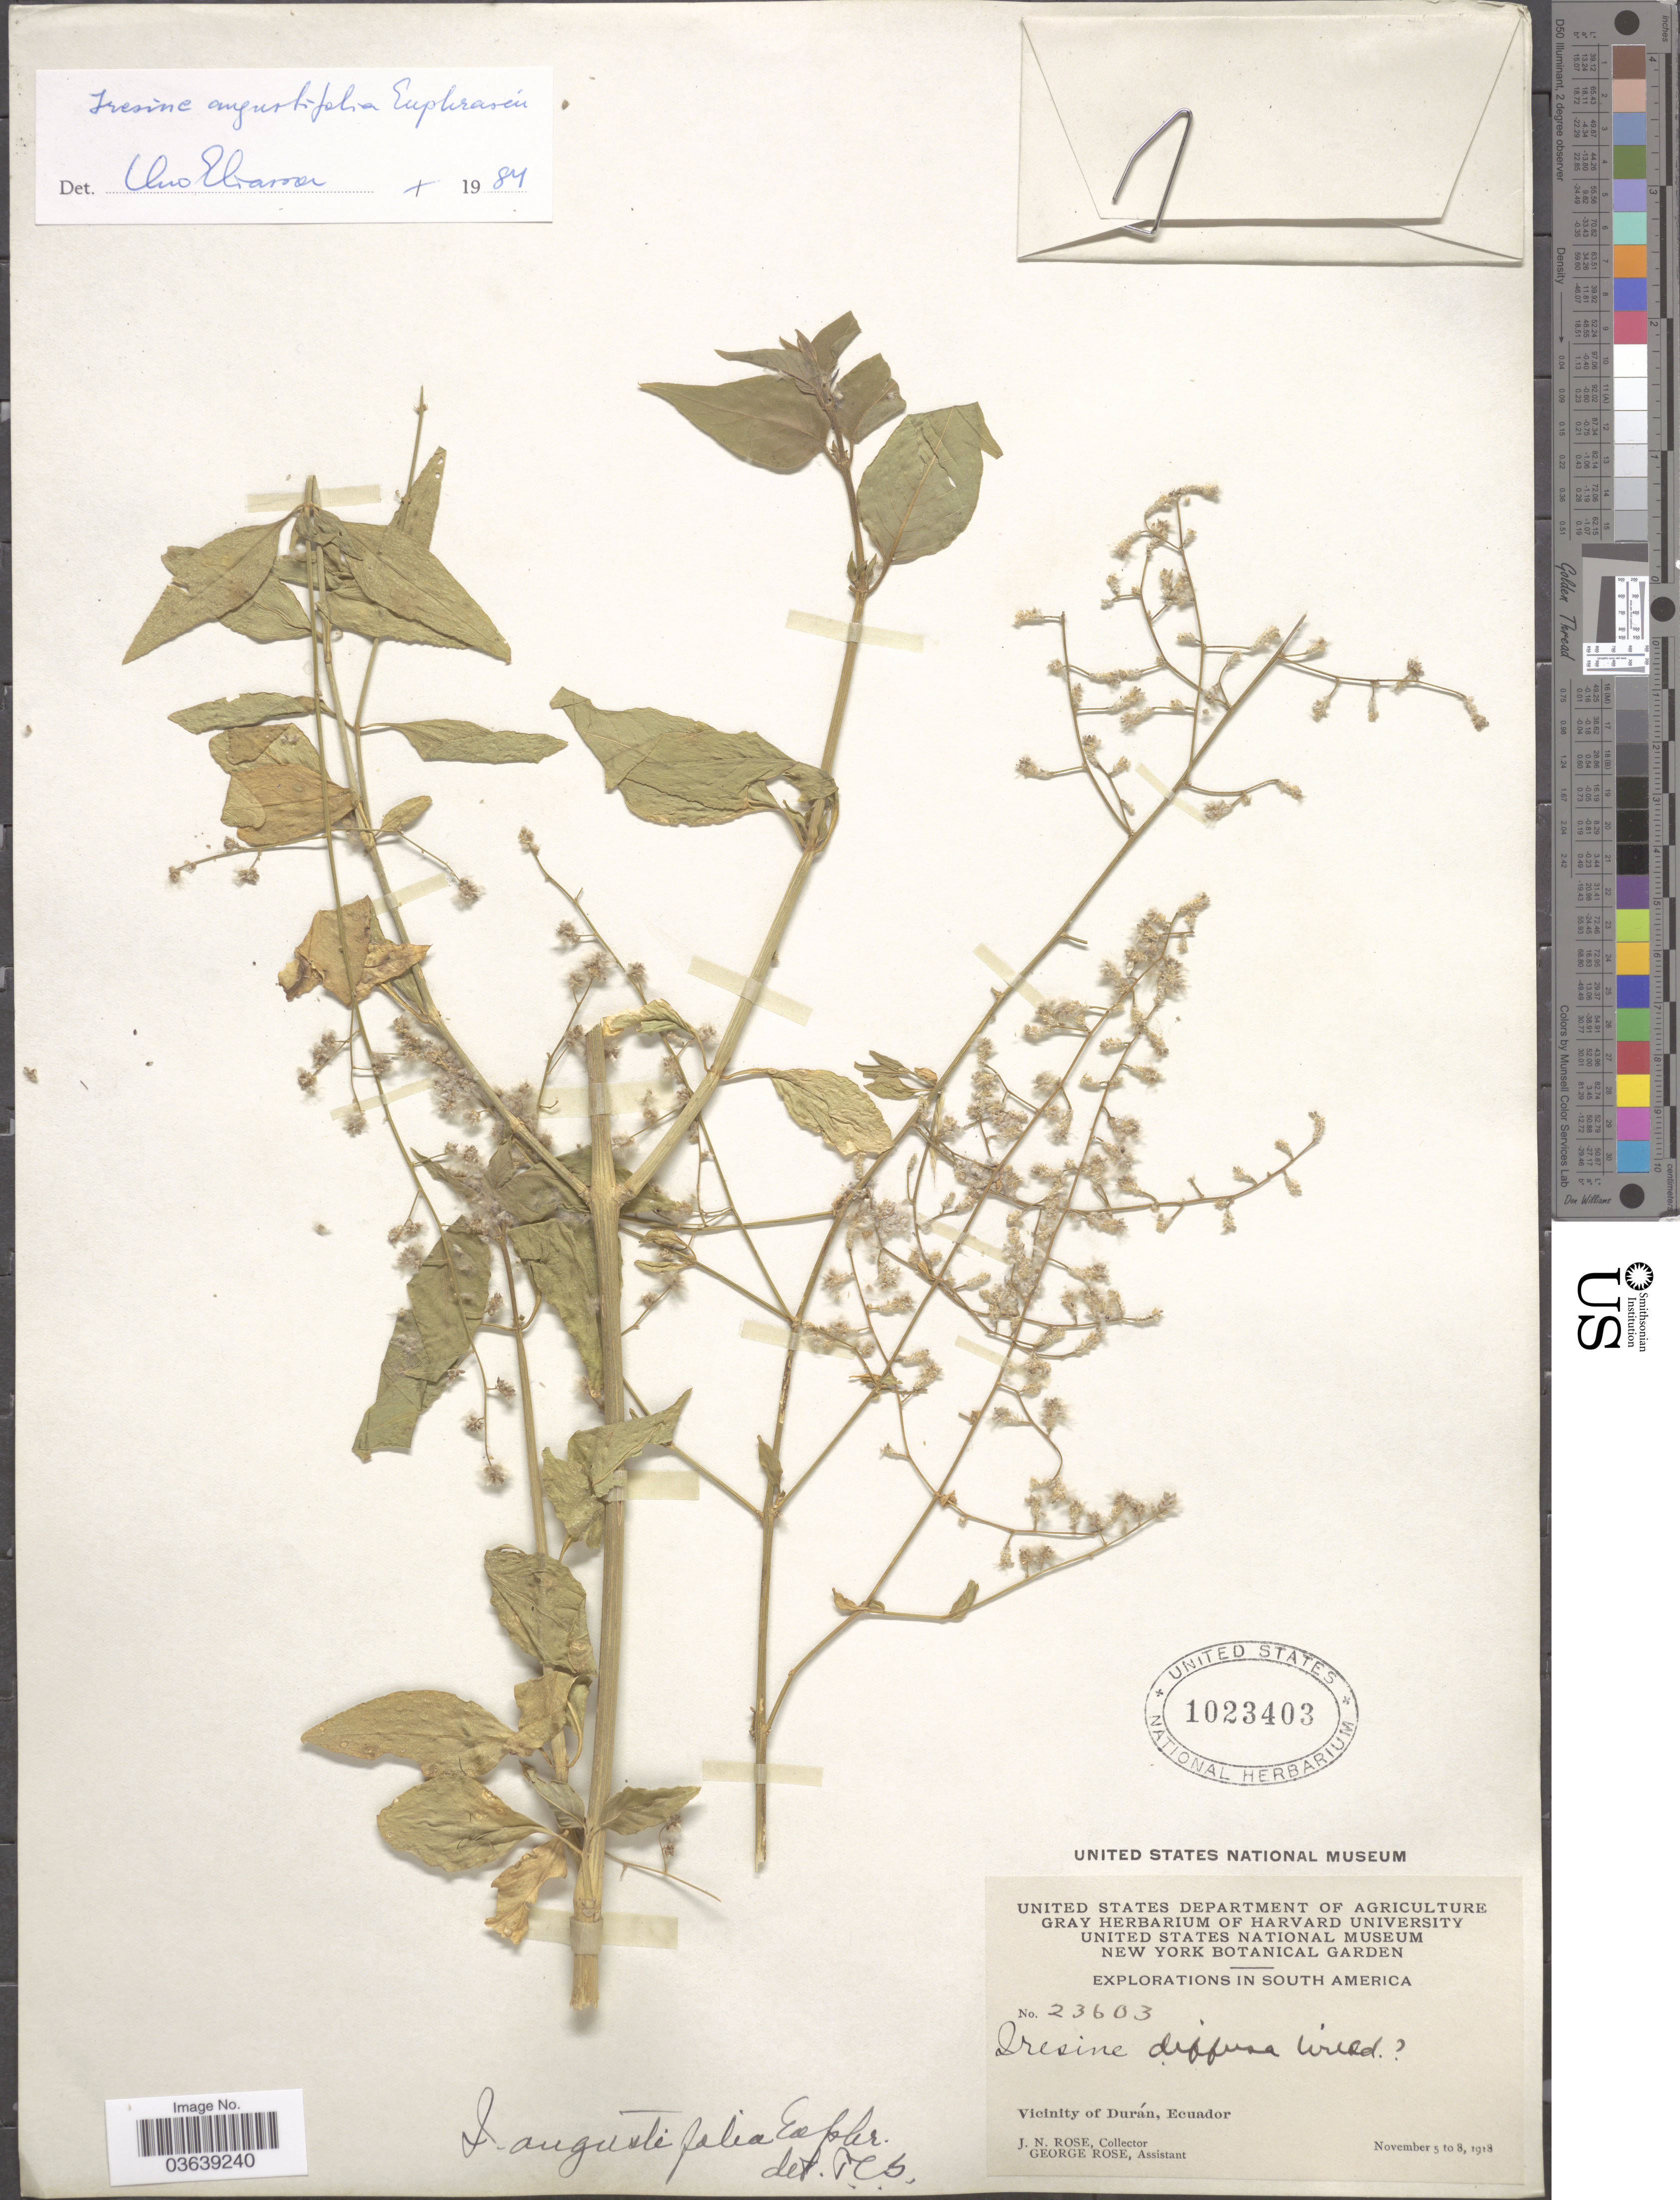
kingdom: Plantae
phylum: Tracheophyta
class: Magnoliopsida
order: Caryophyllales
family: Amaranthaceae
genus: Iresine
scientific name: Iresine angustifolia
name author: Euphrasén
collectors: J. N. Rose & G. Rose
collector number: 23603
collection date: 1918-11-05/1918-11-08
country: Ecuador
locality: Vicinity of Durán.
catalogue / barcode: US 1023403